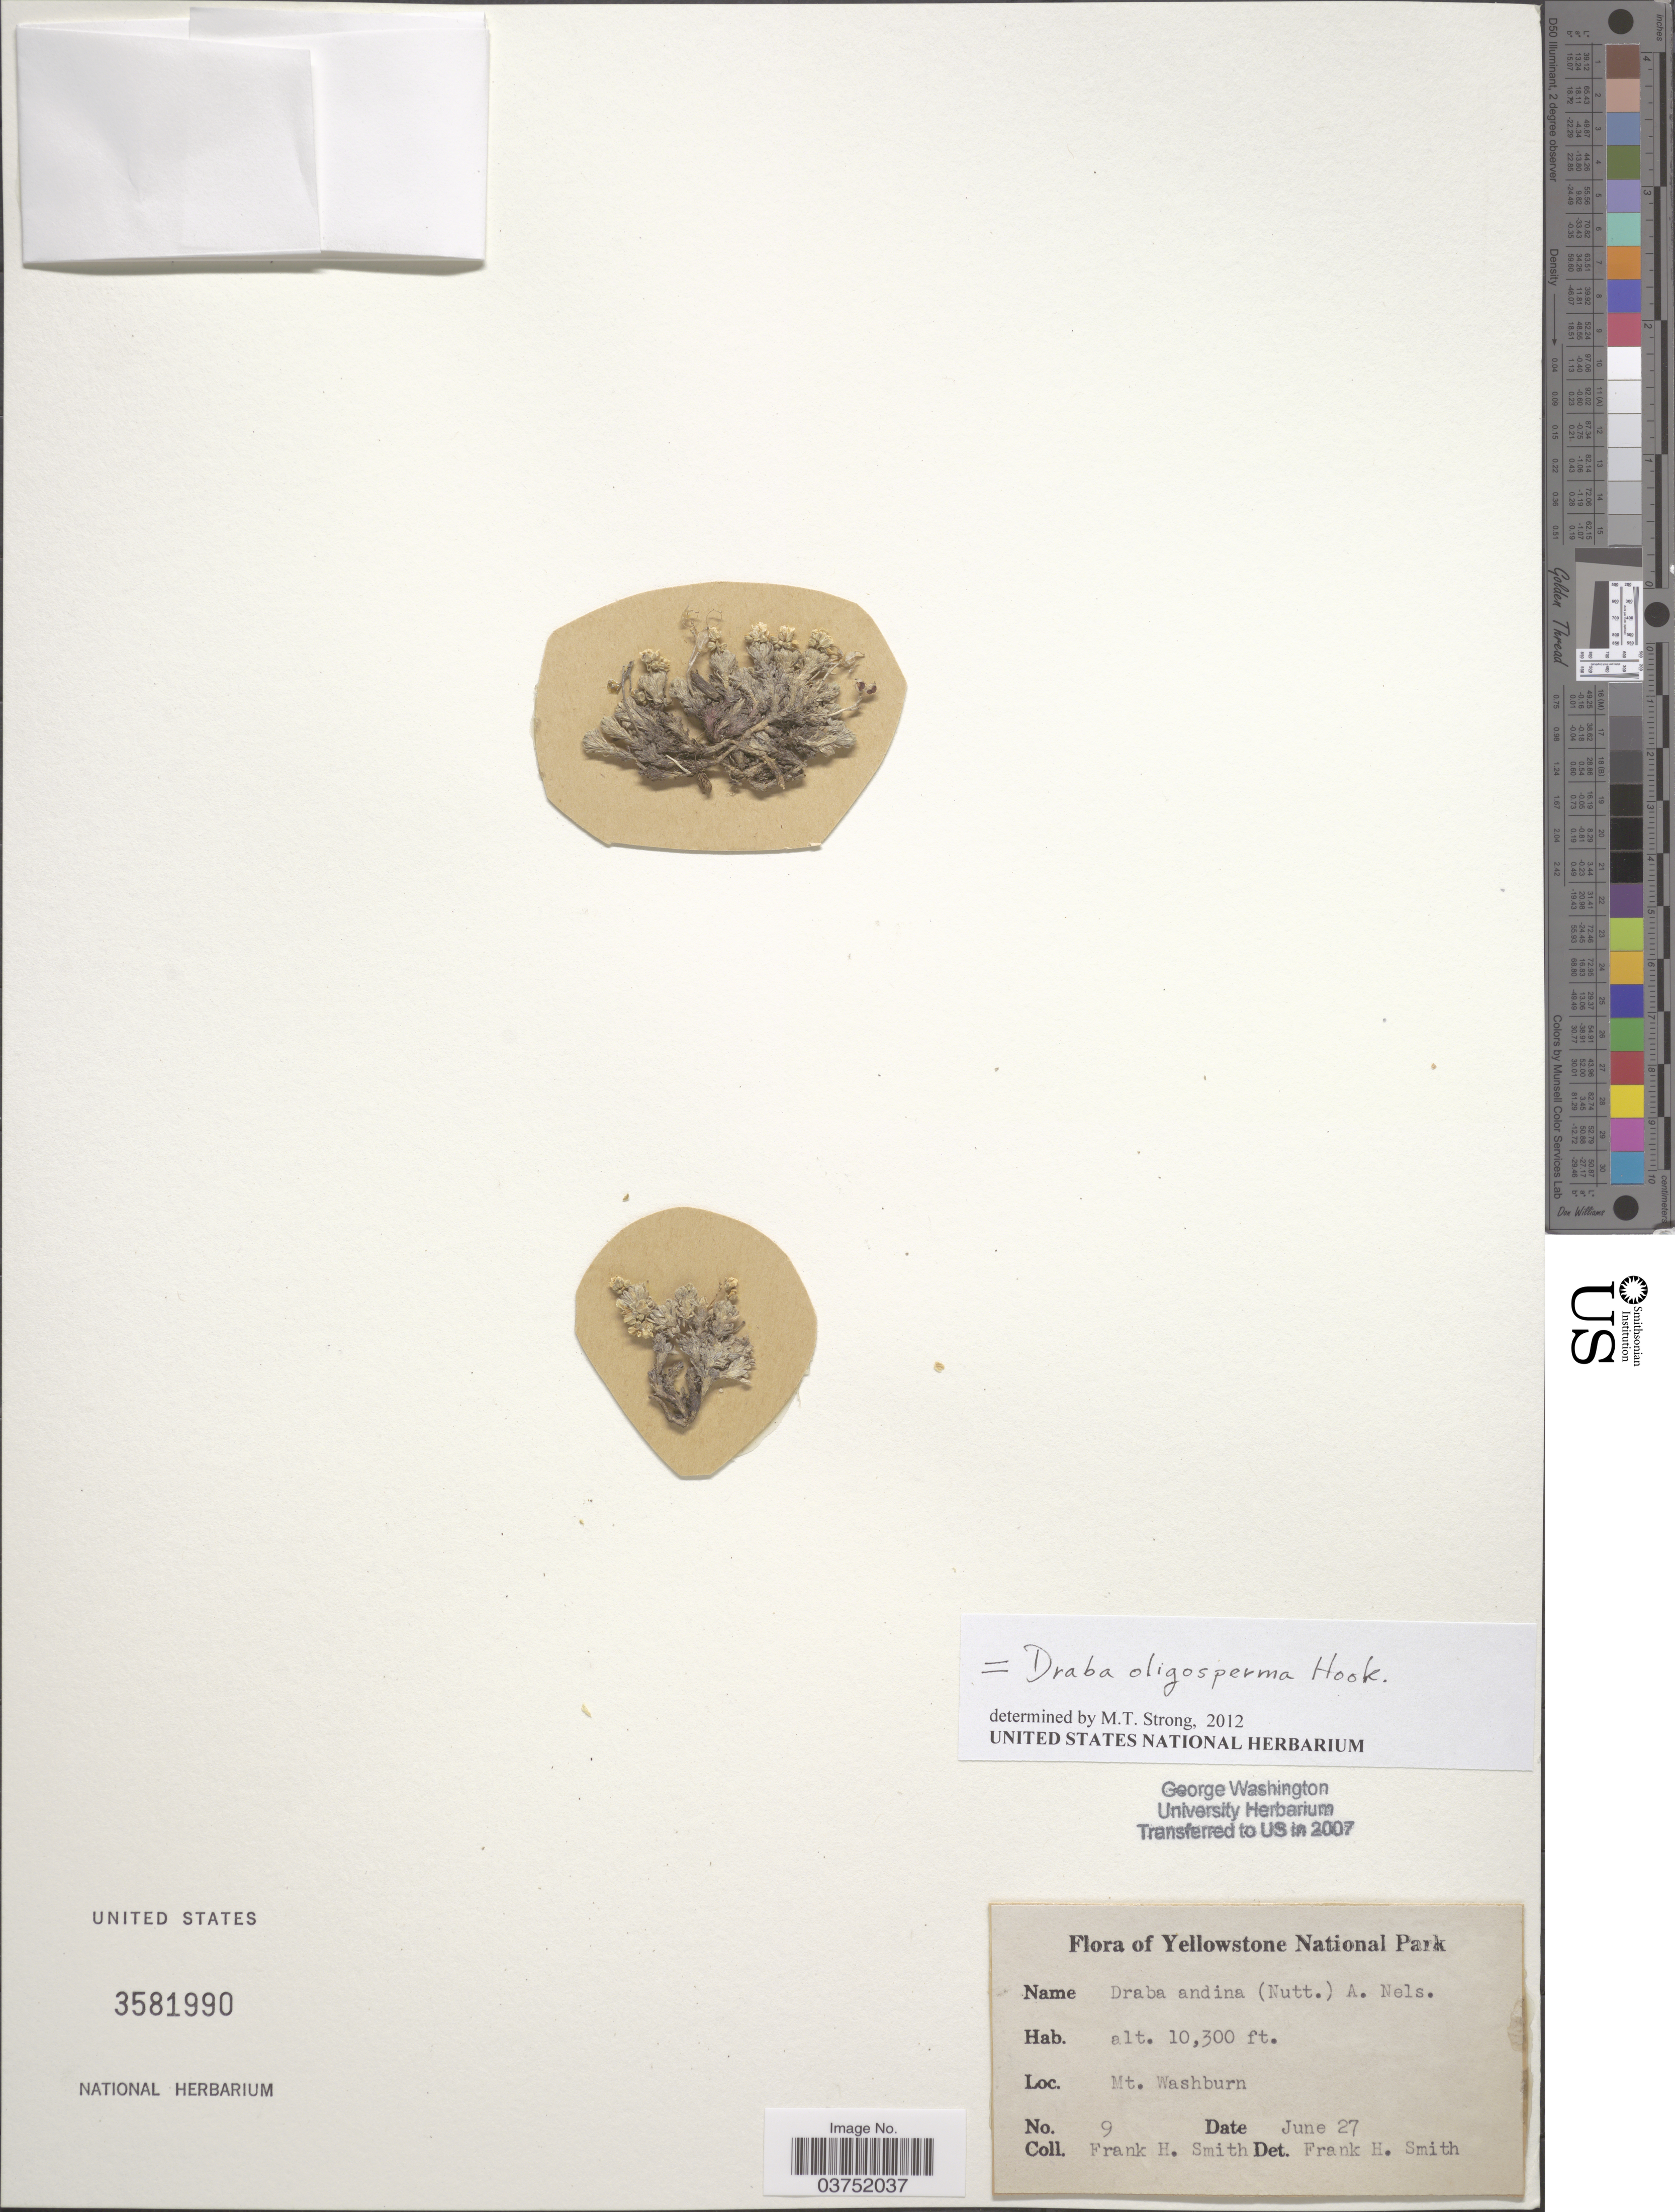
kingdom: Plantae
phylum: Tracheophyta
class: Magnoliopsida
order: Brassicales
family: Brassicaceae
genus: Draba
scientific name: Draba oligosperma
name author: Hook.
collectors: F. Smith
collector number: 9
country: United States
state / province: Wyoming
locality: Yellowstone National Park. Mt. Washburn.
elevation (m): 3139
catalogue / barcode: US 3581990